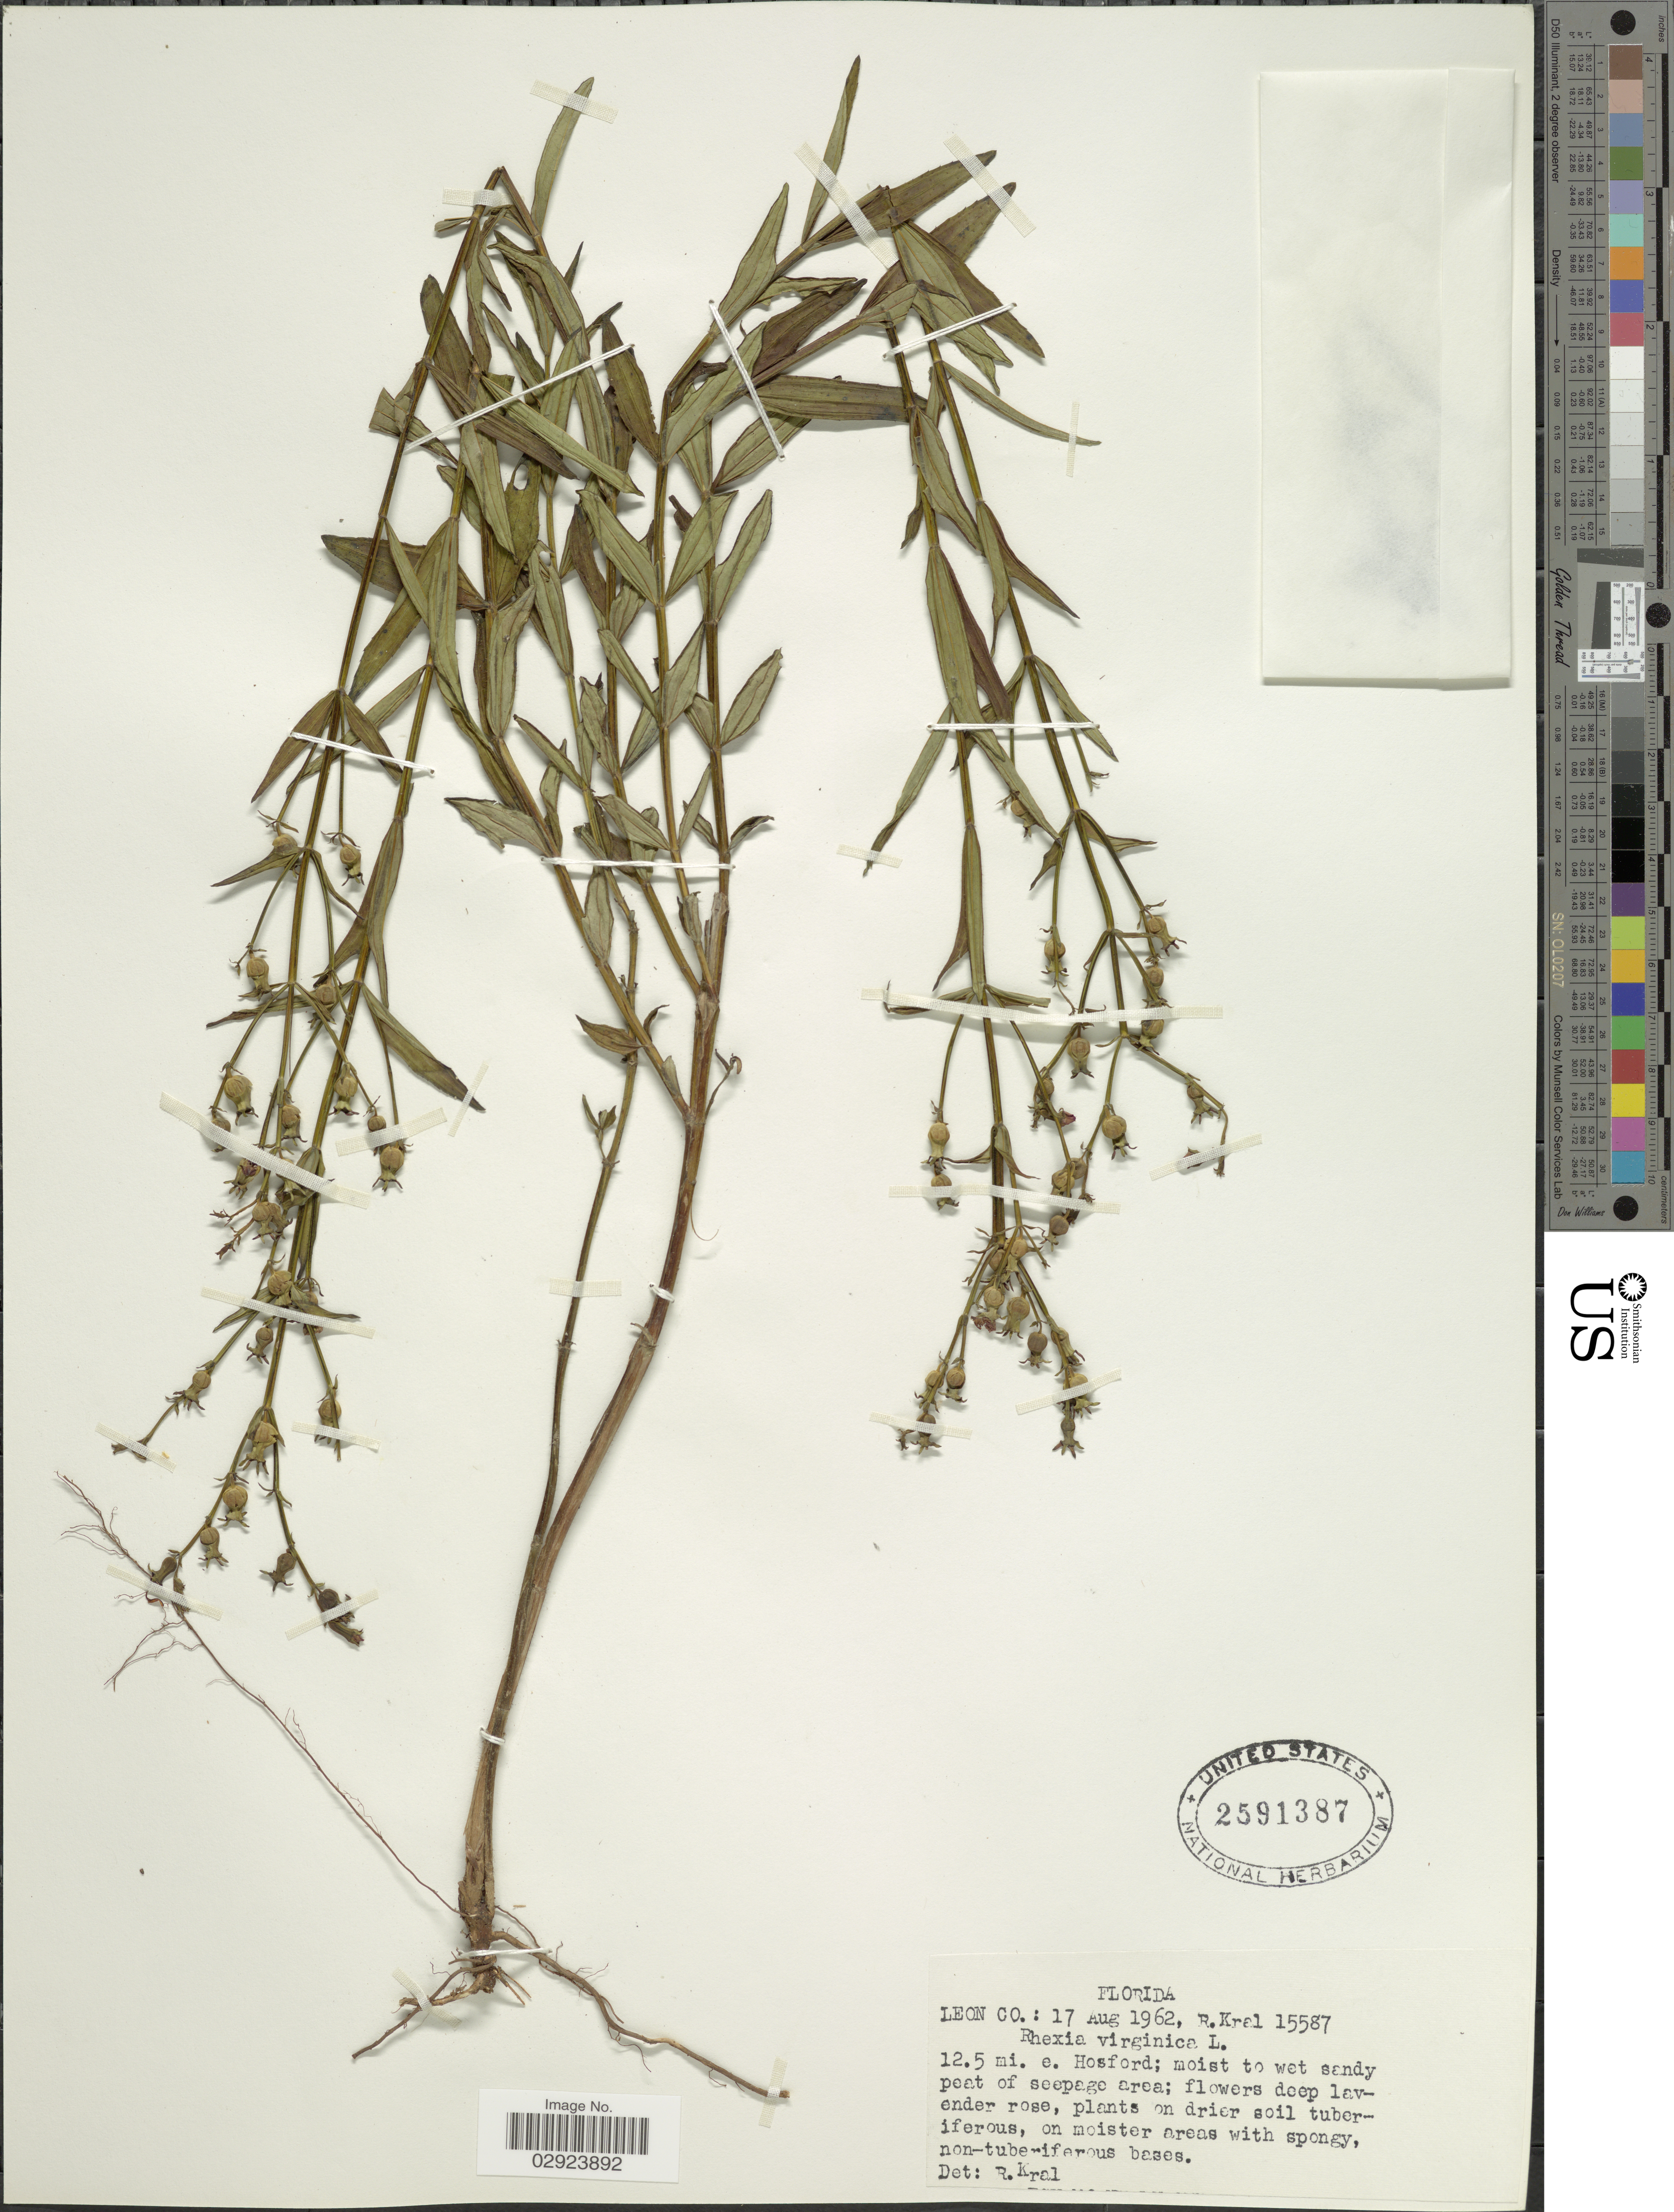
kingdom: Plantae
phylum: Tracheophyta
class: Magnoliopsida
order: Myrtales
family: Melastomataceae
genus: Rhexia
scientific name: Rhexia virginica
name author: L.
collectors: R. Kral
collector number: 15587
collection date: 1962-08-17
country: United States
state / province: Florida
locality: Leon CO.: 12.5 mi. e. Hosford; moist to wet sandy peat of seepage area.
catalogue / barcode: US 2591387